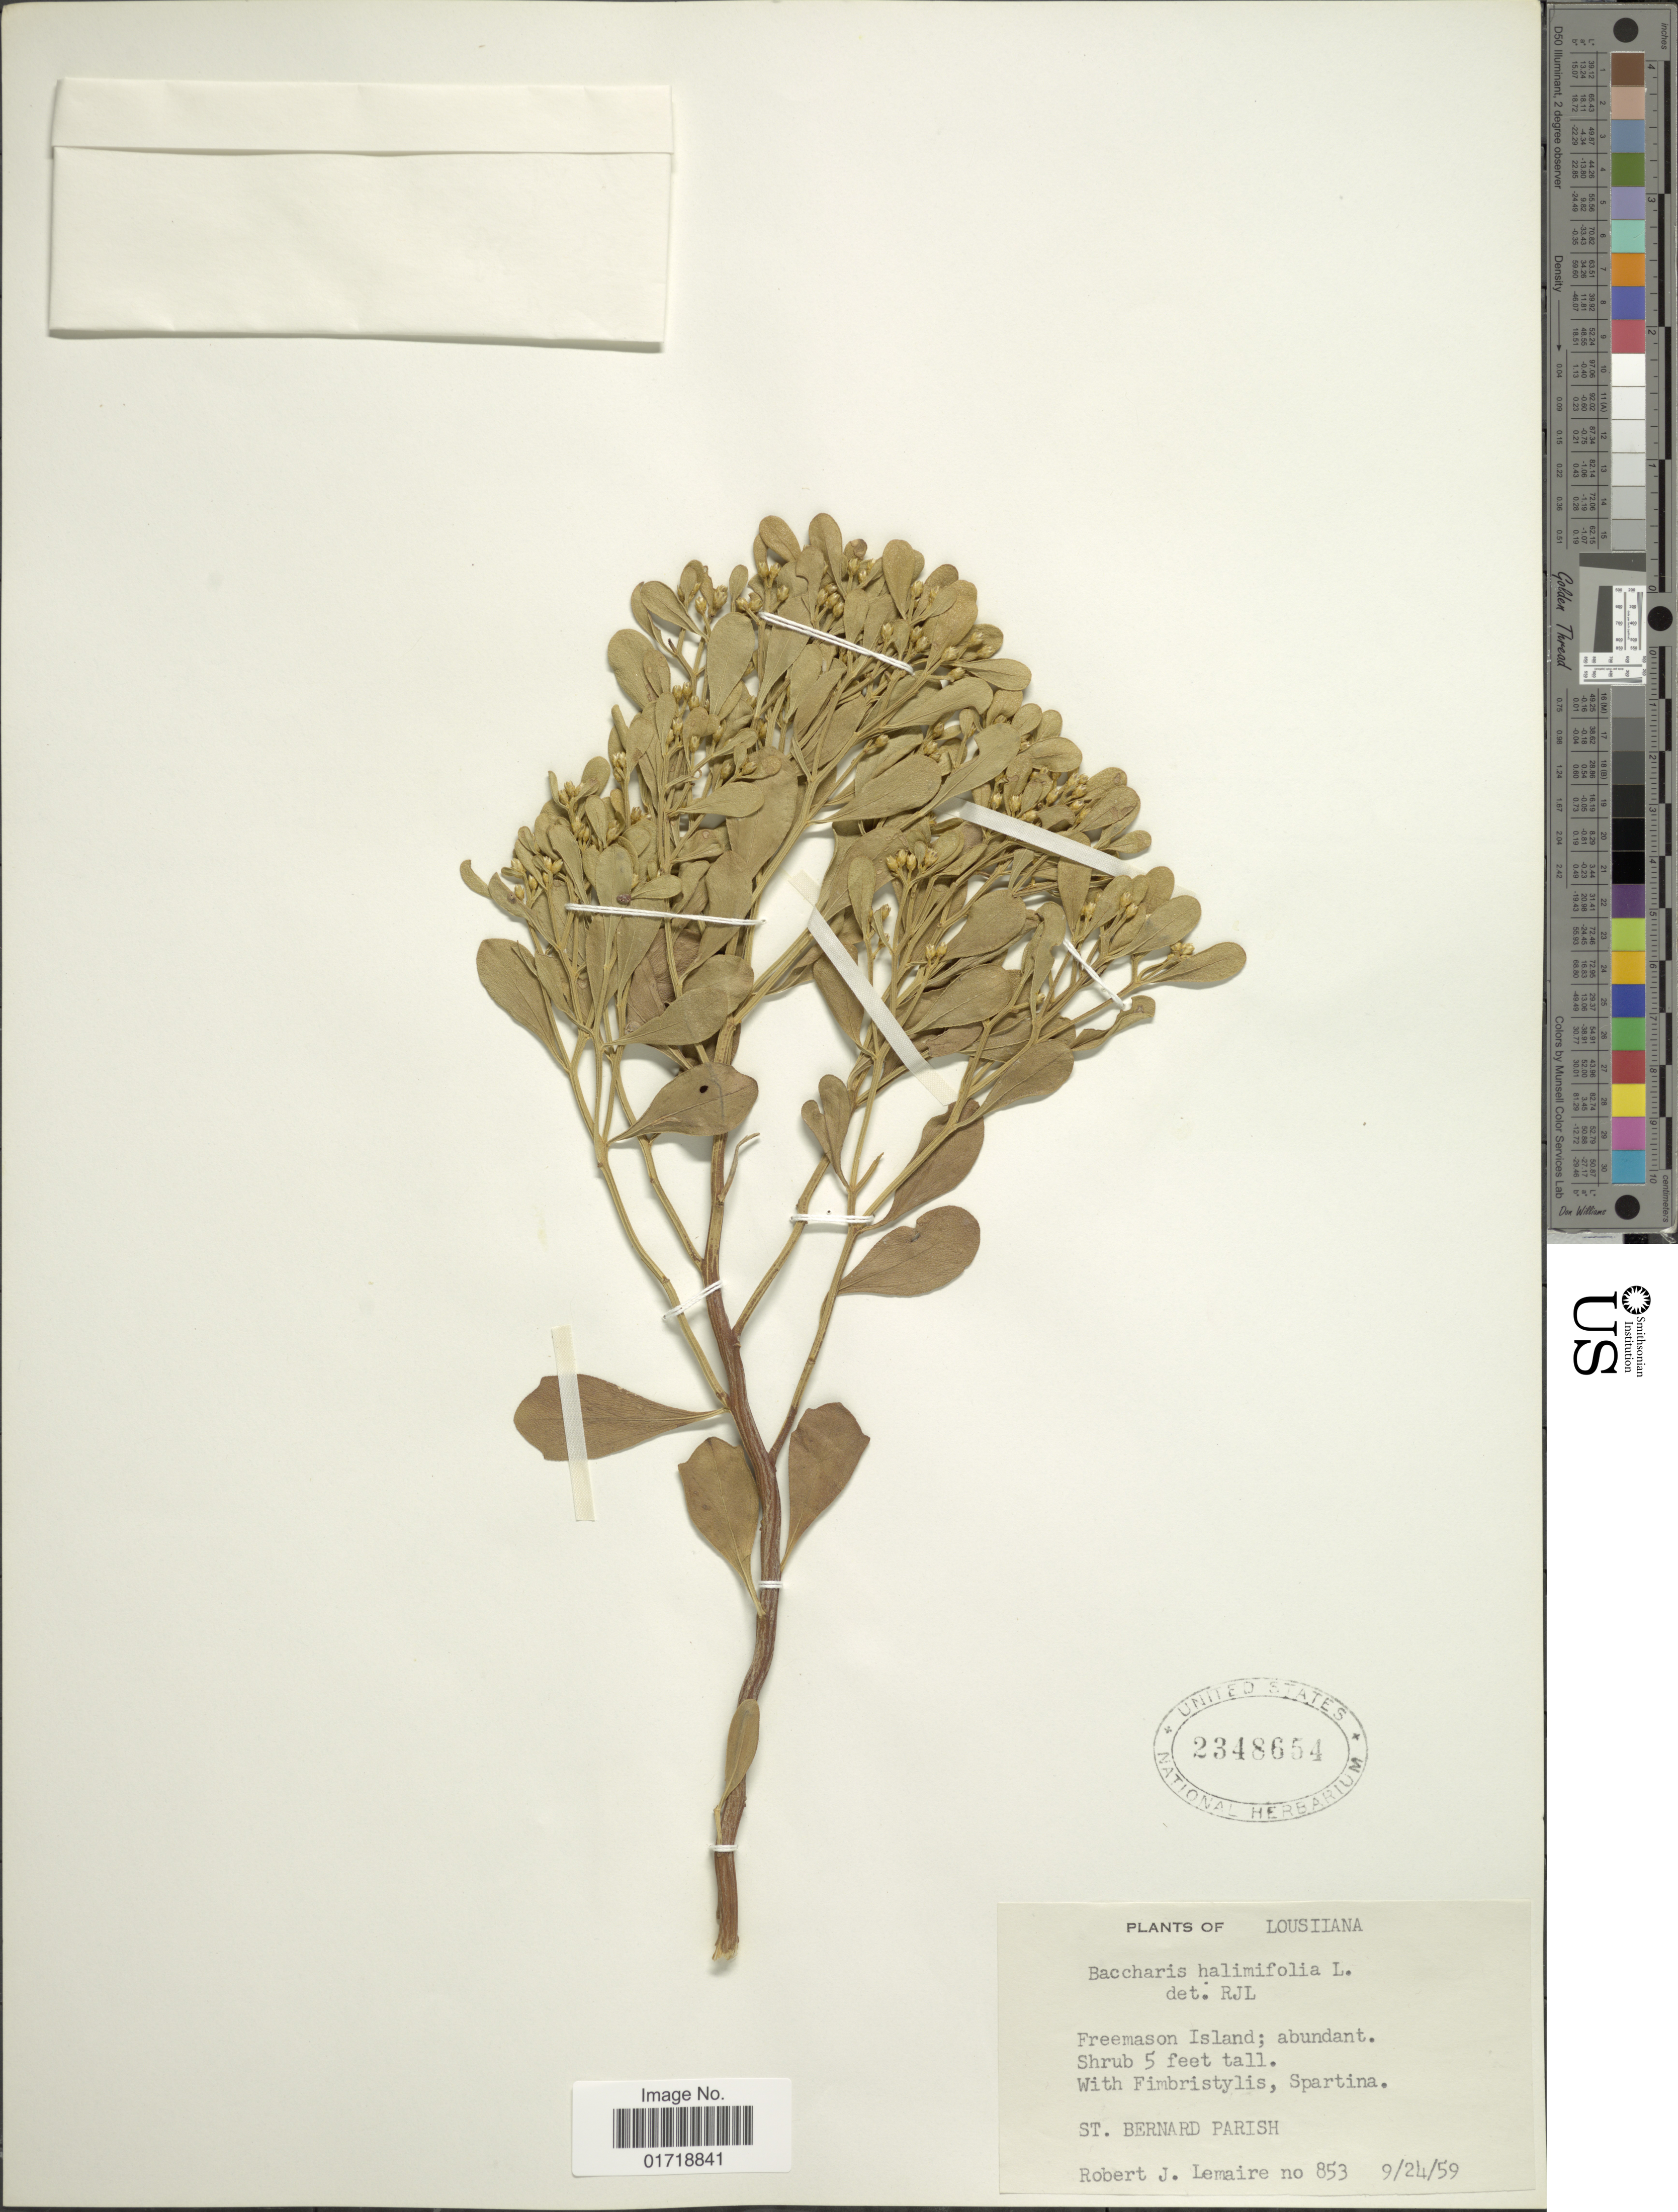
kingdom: Plantae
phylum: Tracheophyta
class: Magnoliopsida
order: Asterales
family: Asteraceae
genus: Baccharis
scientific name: Baccharis halimifolia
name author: L.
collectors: R. J. Lemaire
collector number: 853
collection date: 1959-09-24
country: United States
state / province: Louisiana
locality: Freemason Island, St. Bernard Parish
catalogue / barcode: US 2348654